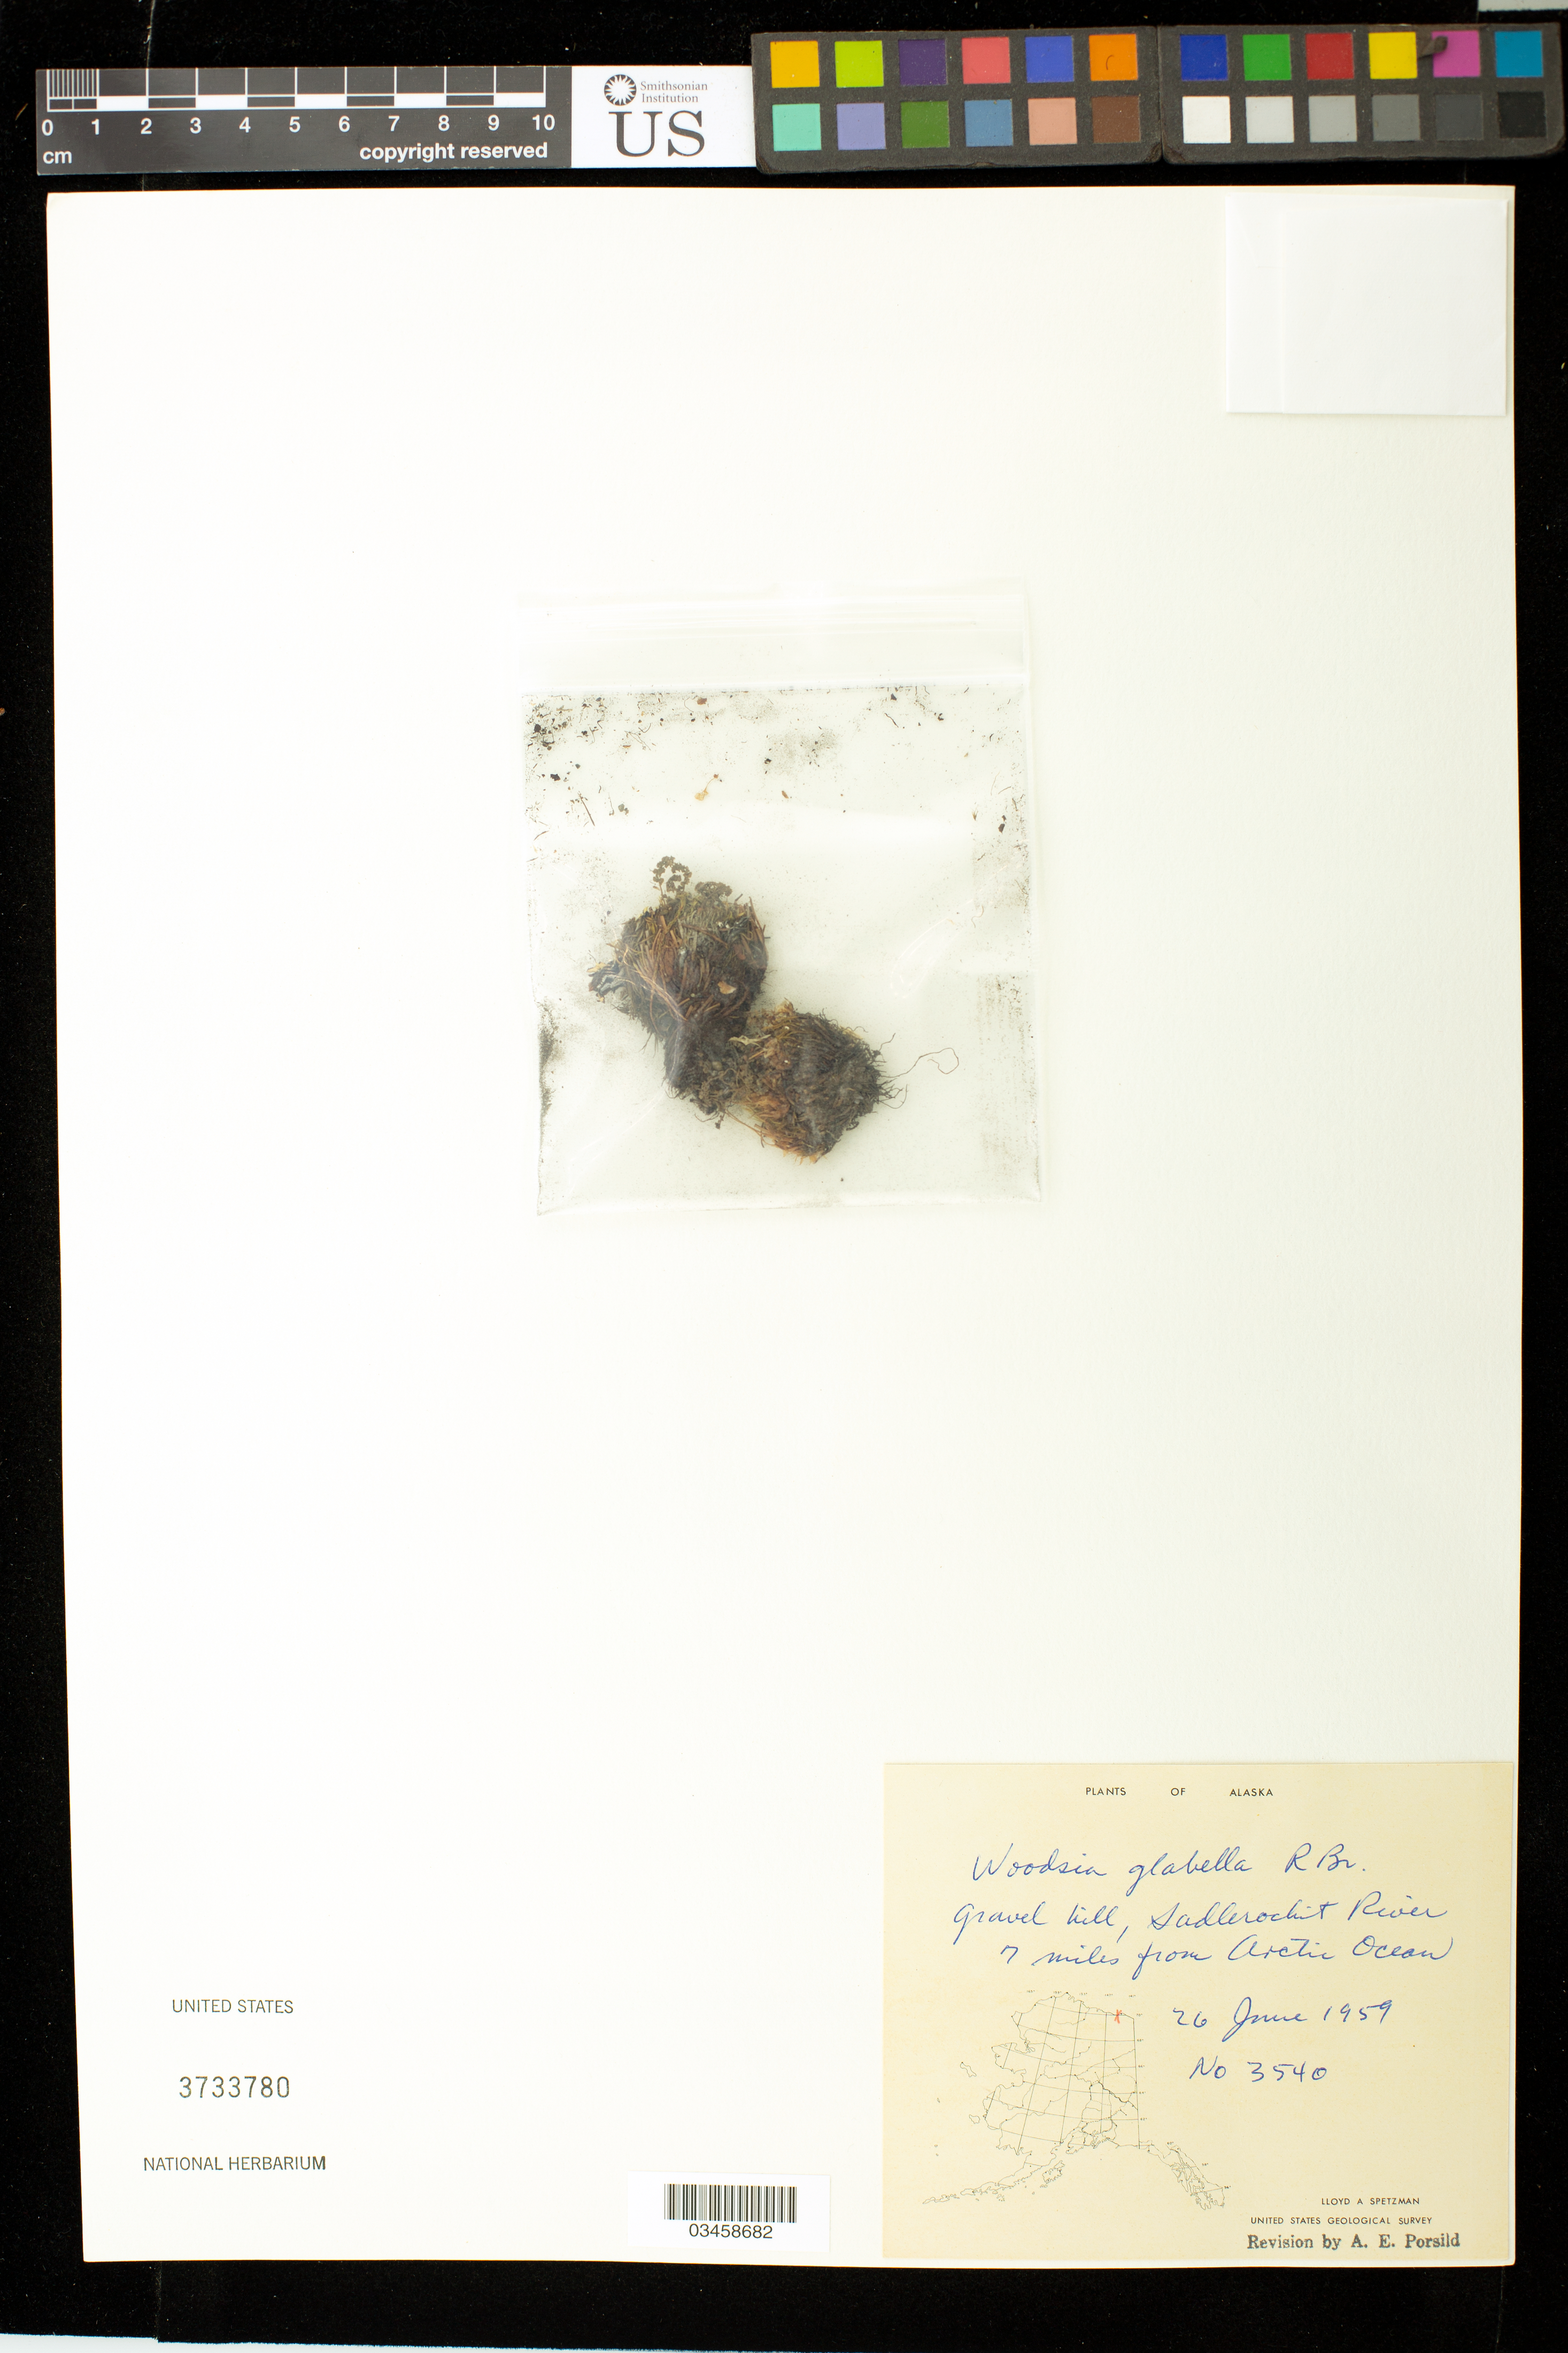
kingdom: Plantae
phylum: Tracheophyta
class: Polypodiopsida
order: Polypodiales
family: Woodsiaceae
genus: Woodsia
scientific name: Woodsia glabella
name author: R. Br.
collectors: L. Spetzman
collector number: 3540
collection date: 1959-06-26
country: United States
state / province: Alaska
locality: Sadlerochit River 7 mi. from Arctic Ocean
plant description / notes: OR # 231032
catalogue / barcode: US 3733780